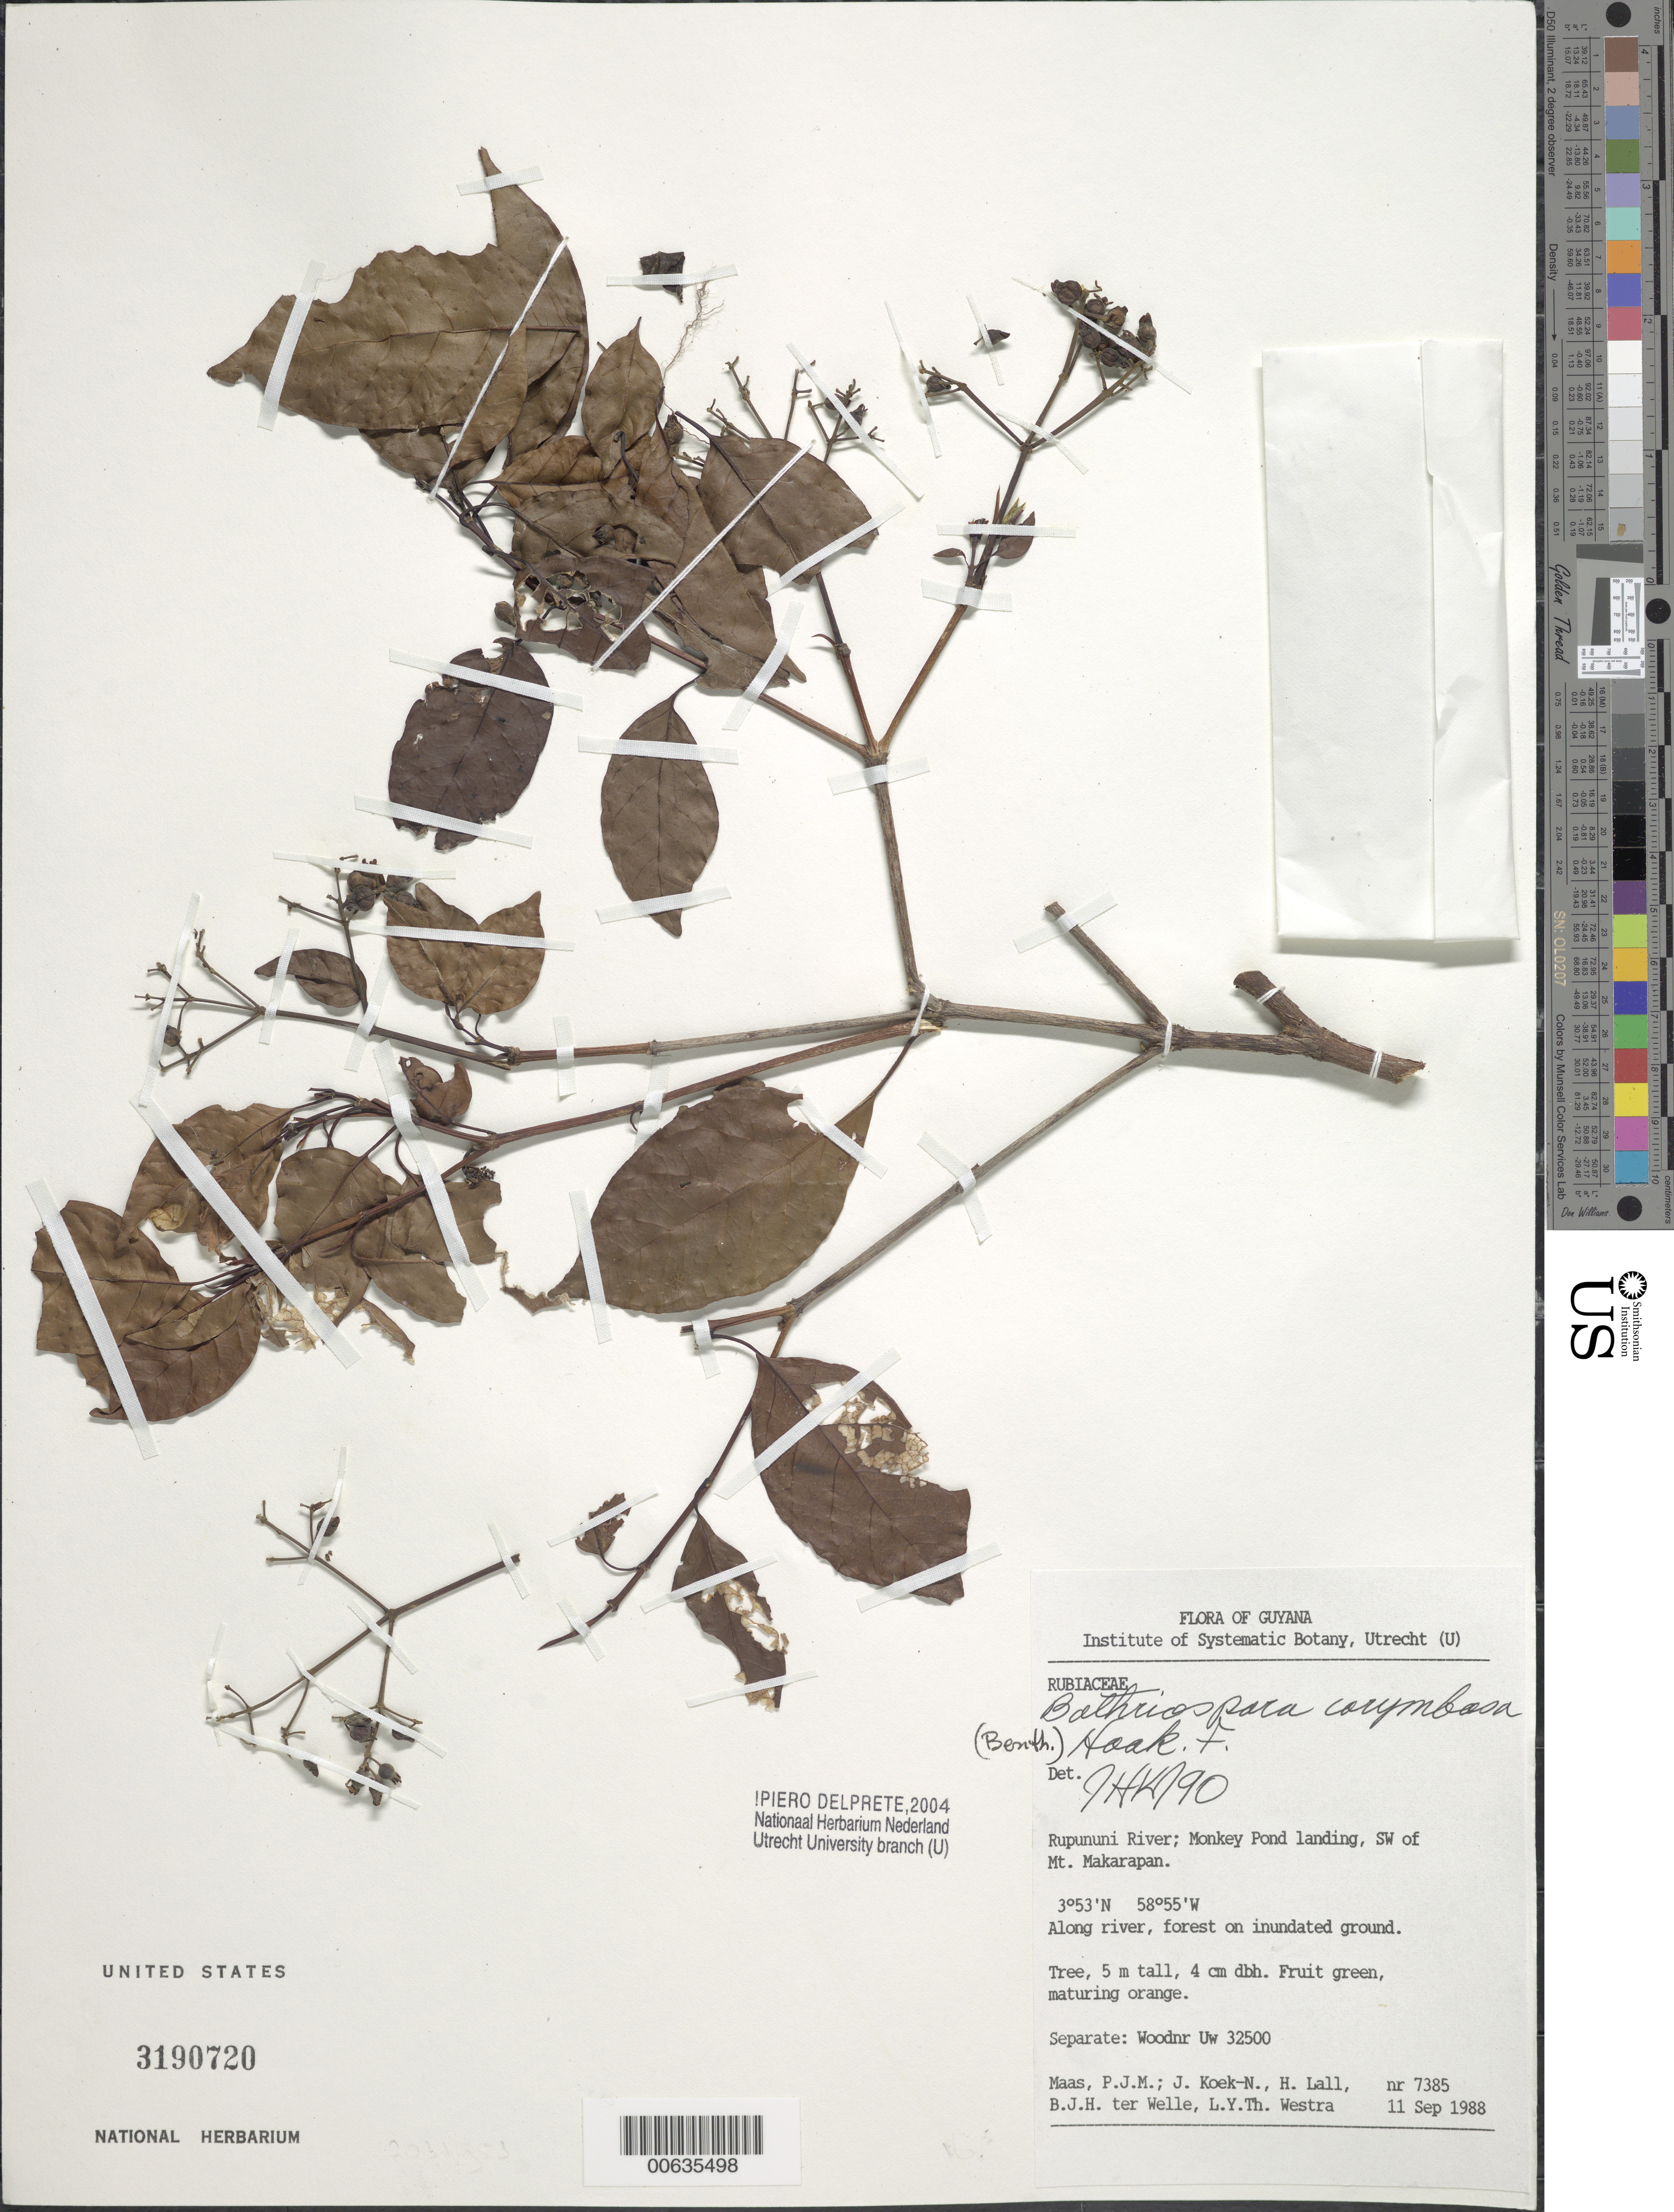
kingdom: Plantae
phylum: Tracheophyta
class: Magnoliopsida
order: Gentianales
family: Rubiaceae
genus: Bothriospora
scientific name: Bothriospora corymbosa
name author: (Benth.) Hook. f.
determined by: Kirkbride, J. H.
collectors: P. Maas, J. Koek-Noorman, H. Lall, B. Welle & L. Y. T. Westra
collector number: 7385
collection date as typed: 11-Sep-88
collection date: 1988-09-11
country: Guyana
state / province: U. Takutu-U. Essequibo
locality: Rupununi River, Monkey Pond landing, SW of Mt. Makarapan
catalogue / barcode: US 3190720